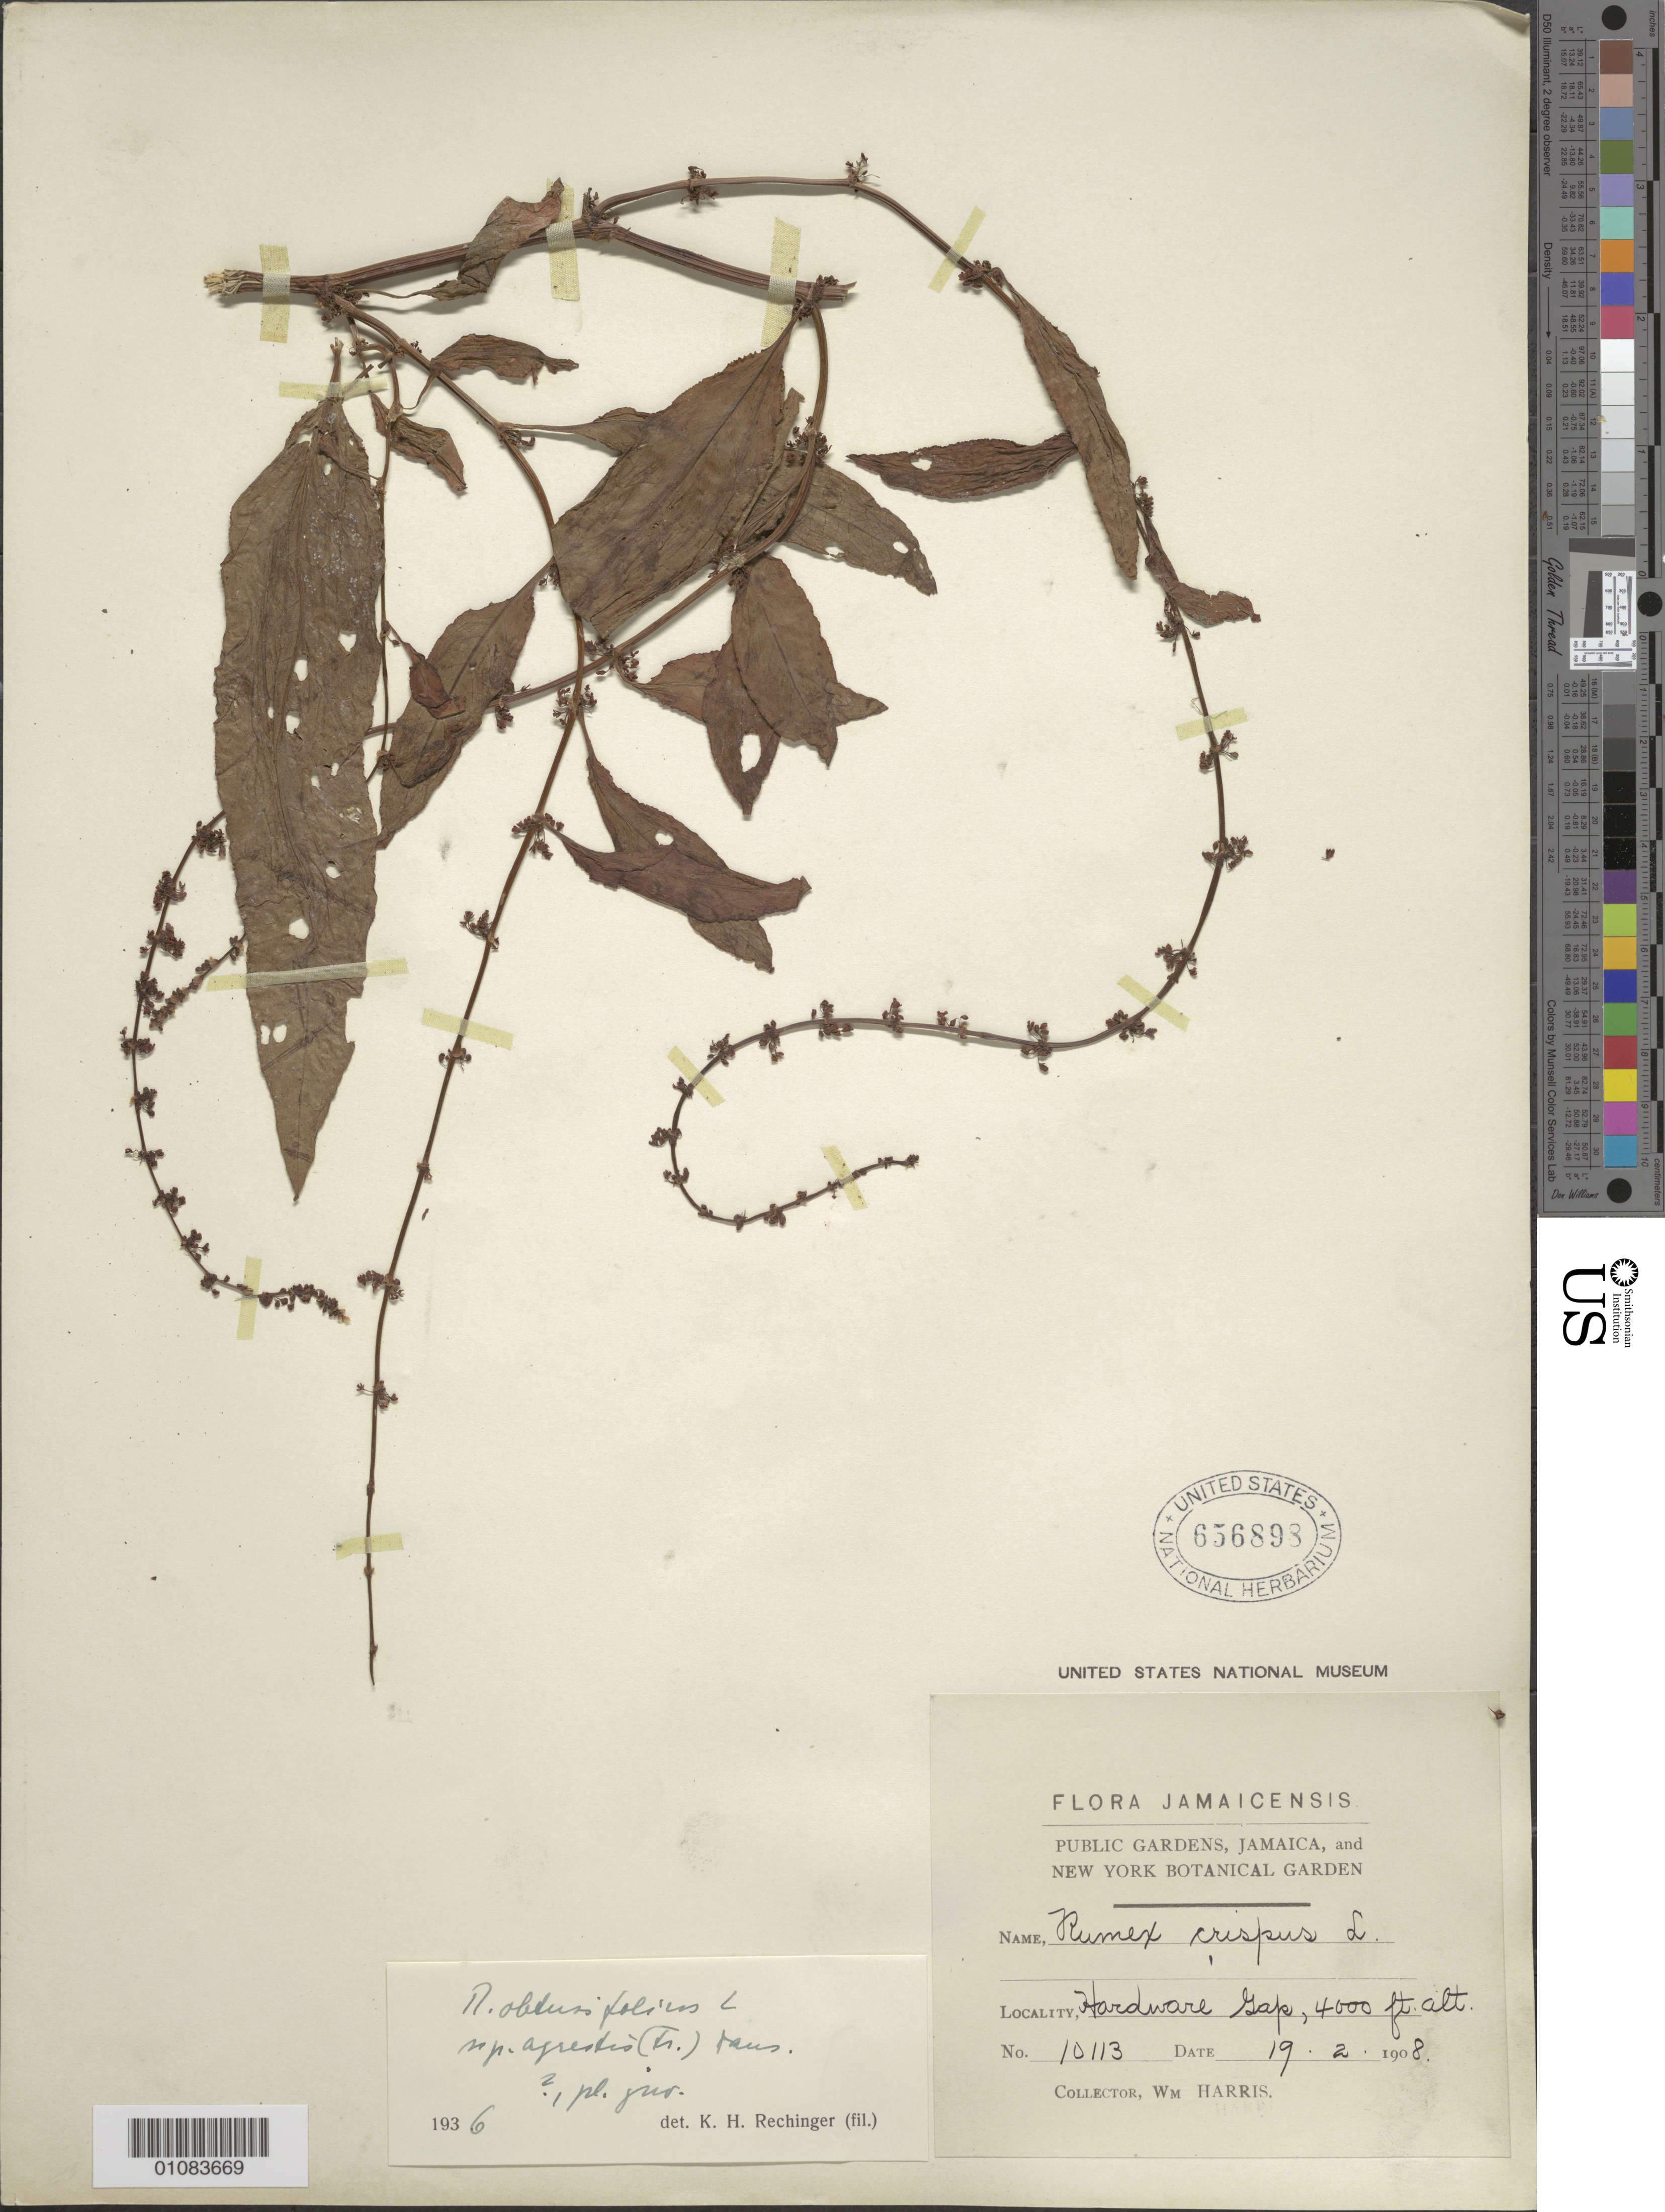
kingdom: Plantae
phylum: Tracheophyta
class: Magnoliopsida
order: Caryophyllales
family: Polygonaceae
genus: Rumex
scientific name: Rumex crispus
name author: L.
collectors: W. Harris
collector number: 10113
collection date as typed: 19 Feb 1908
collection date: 1908-02-19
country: Jamaica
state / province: Saint Andrew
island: Jamaica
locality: Hardware Gap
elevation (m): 1219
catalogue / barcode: US 656893